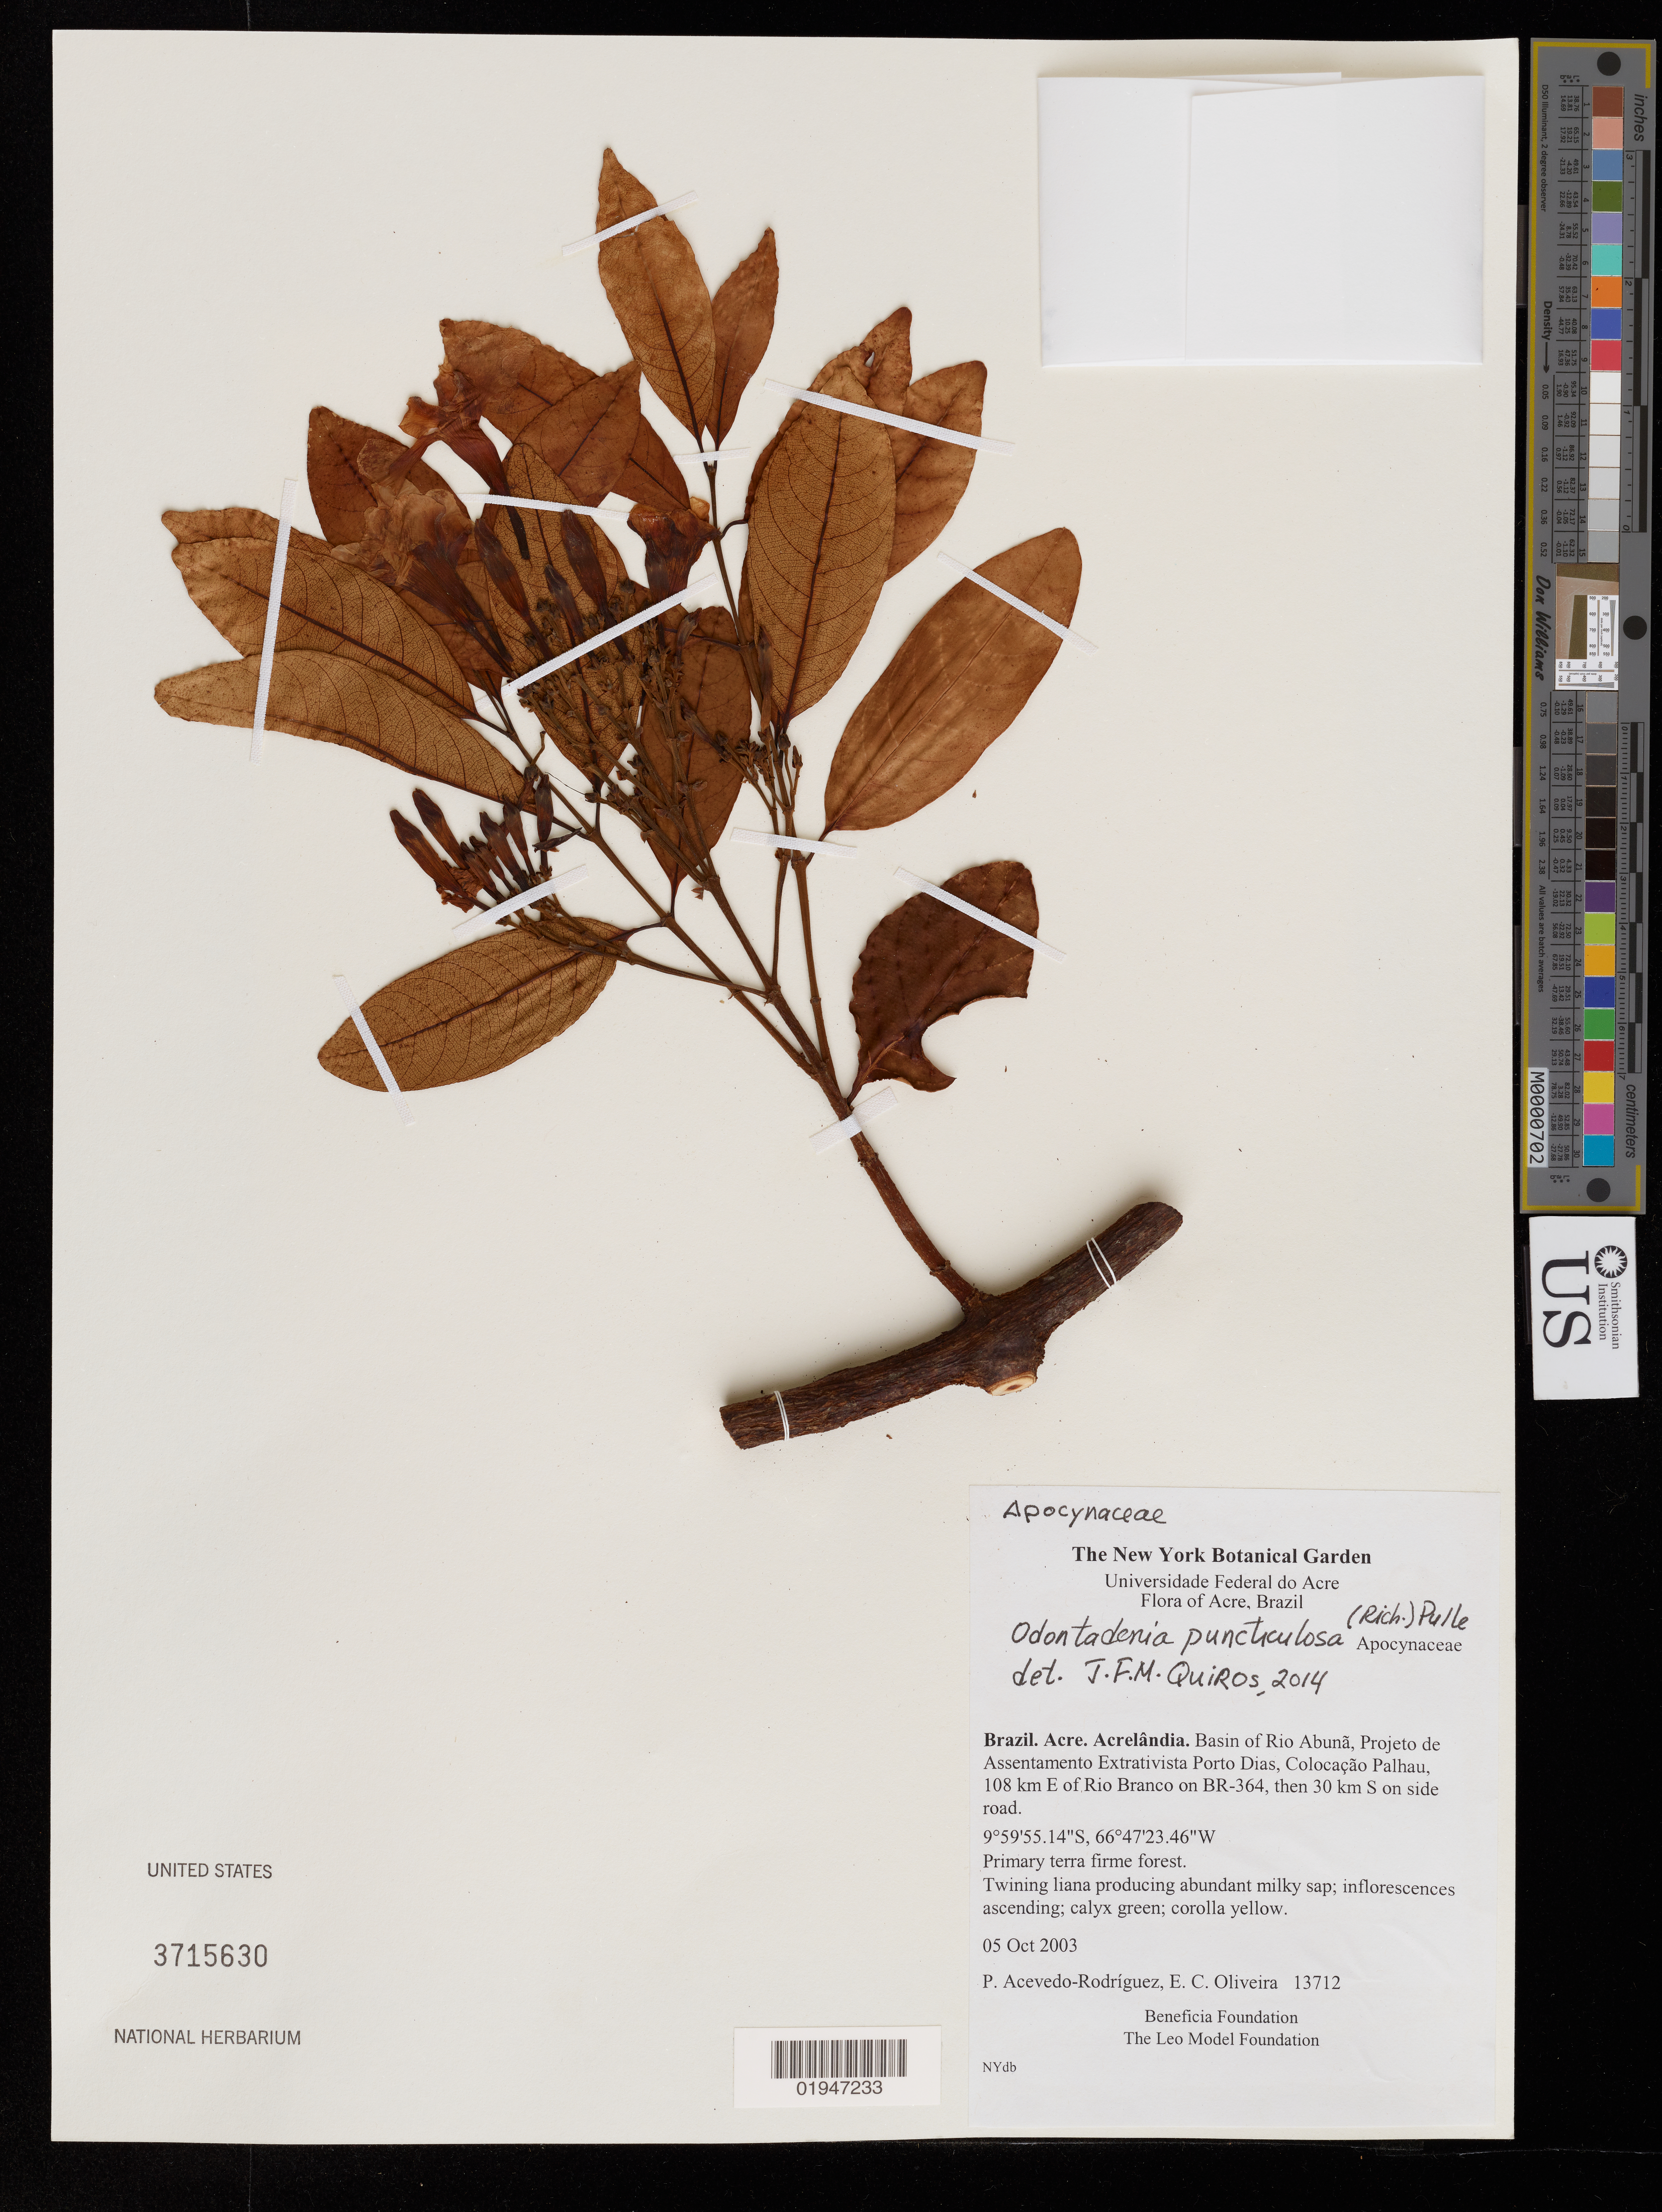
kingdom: Plantae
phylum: Tracheophyta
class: Magnoliopsida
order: Gentianales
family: Apocynaceae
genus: Odontadenia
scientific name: Odontadenia puncticulosa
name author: (Rich.) Pulle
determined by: Morales Quiros, J. F.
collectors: P. Acevedo-Rodr. & E. Oliveira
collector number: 13712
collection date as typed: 05 Oct 2003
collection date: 2003-10-05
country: Brazil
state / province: Acre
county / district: Acrelândia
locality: Basin of Rio Abuna, Projeto de Assentamento Extrativista Porto Dias, Colocaçao Palhau, 108 km E of Rio Branco on BR-364, then 30 km S on side road.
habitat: Primary terra firme forest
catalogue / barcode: US 3715630